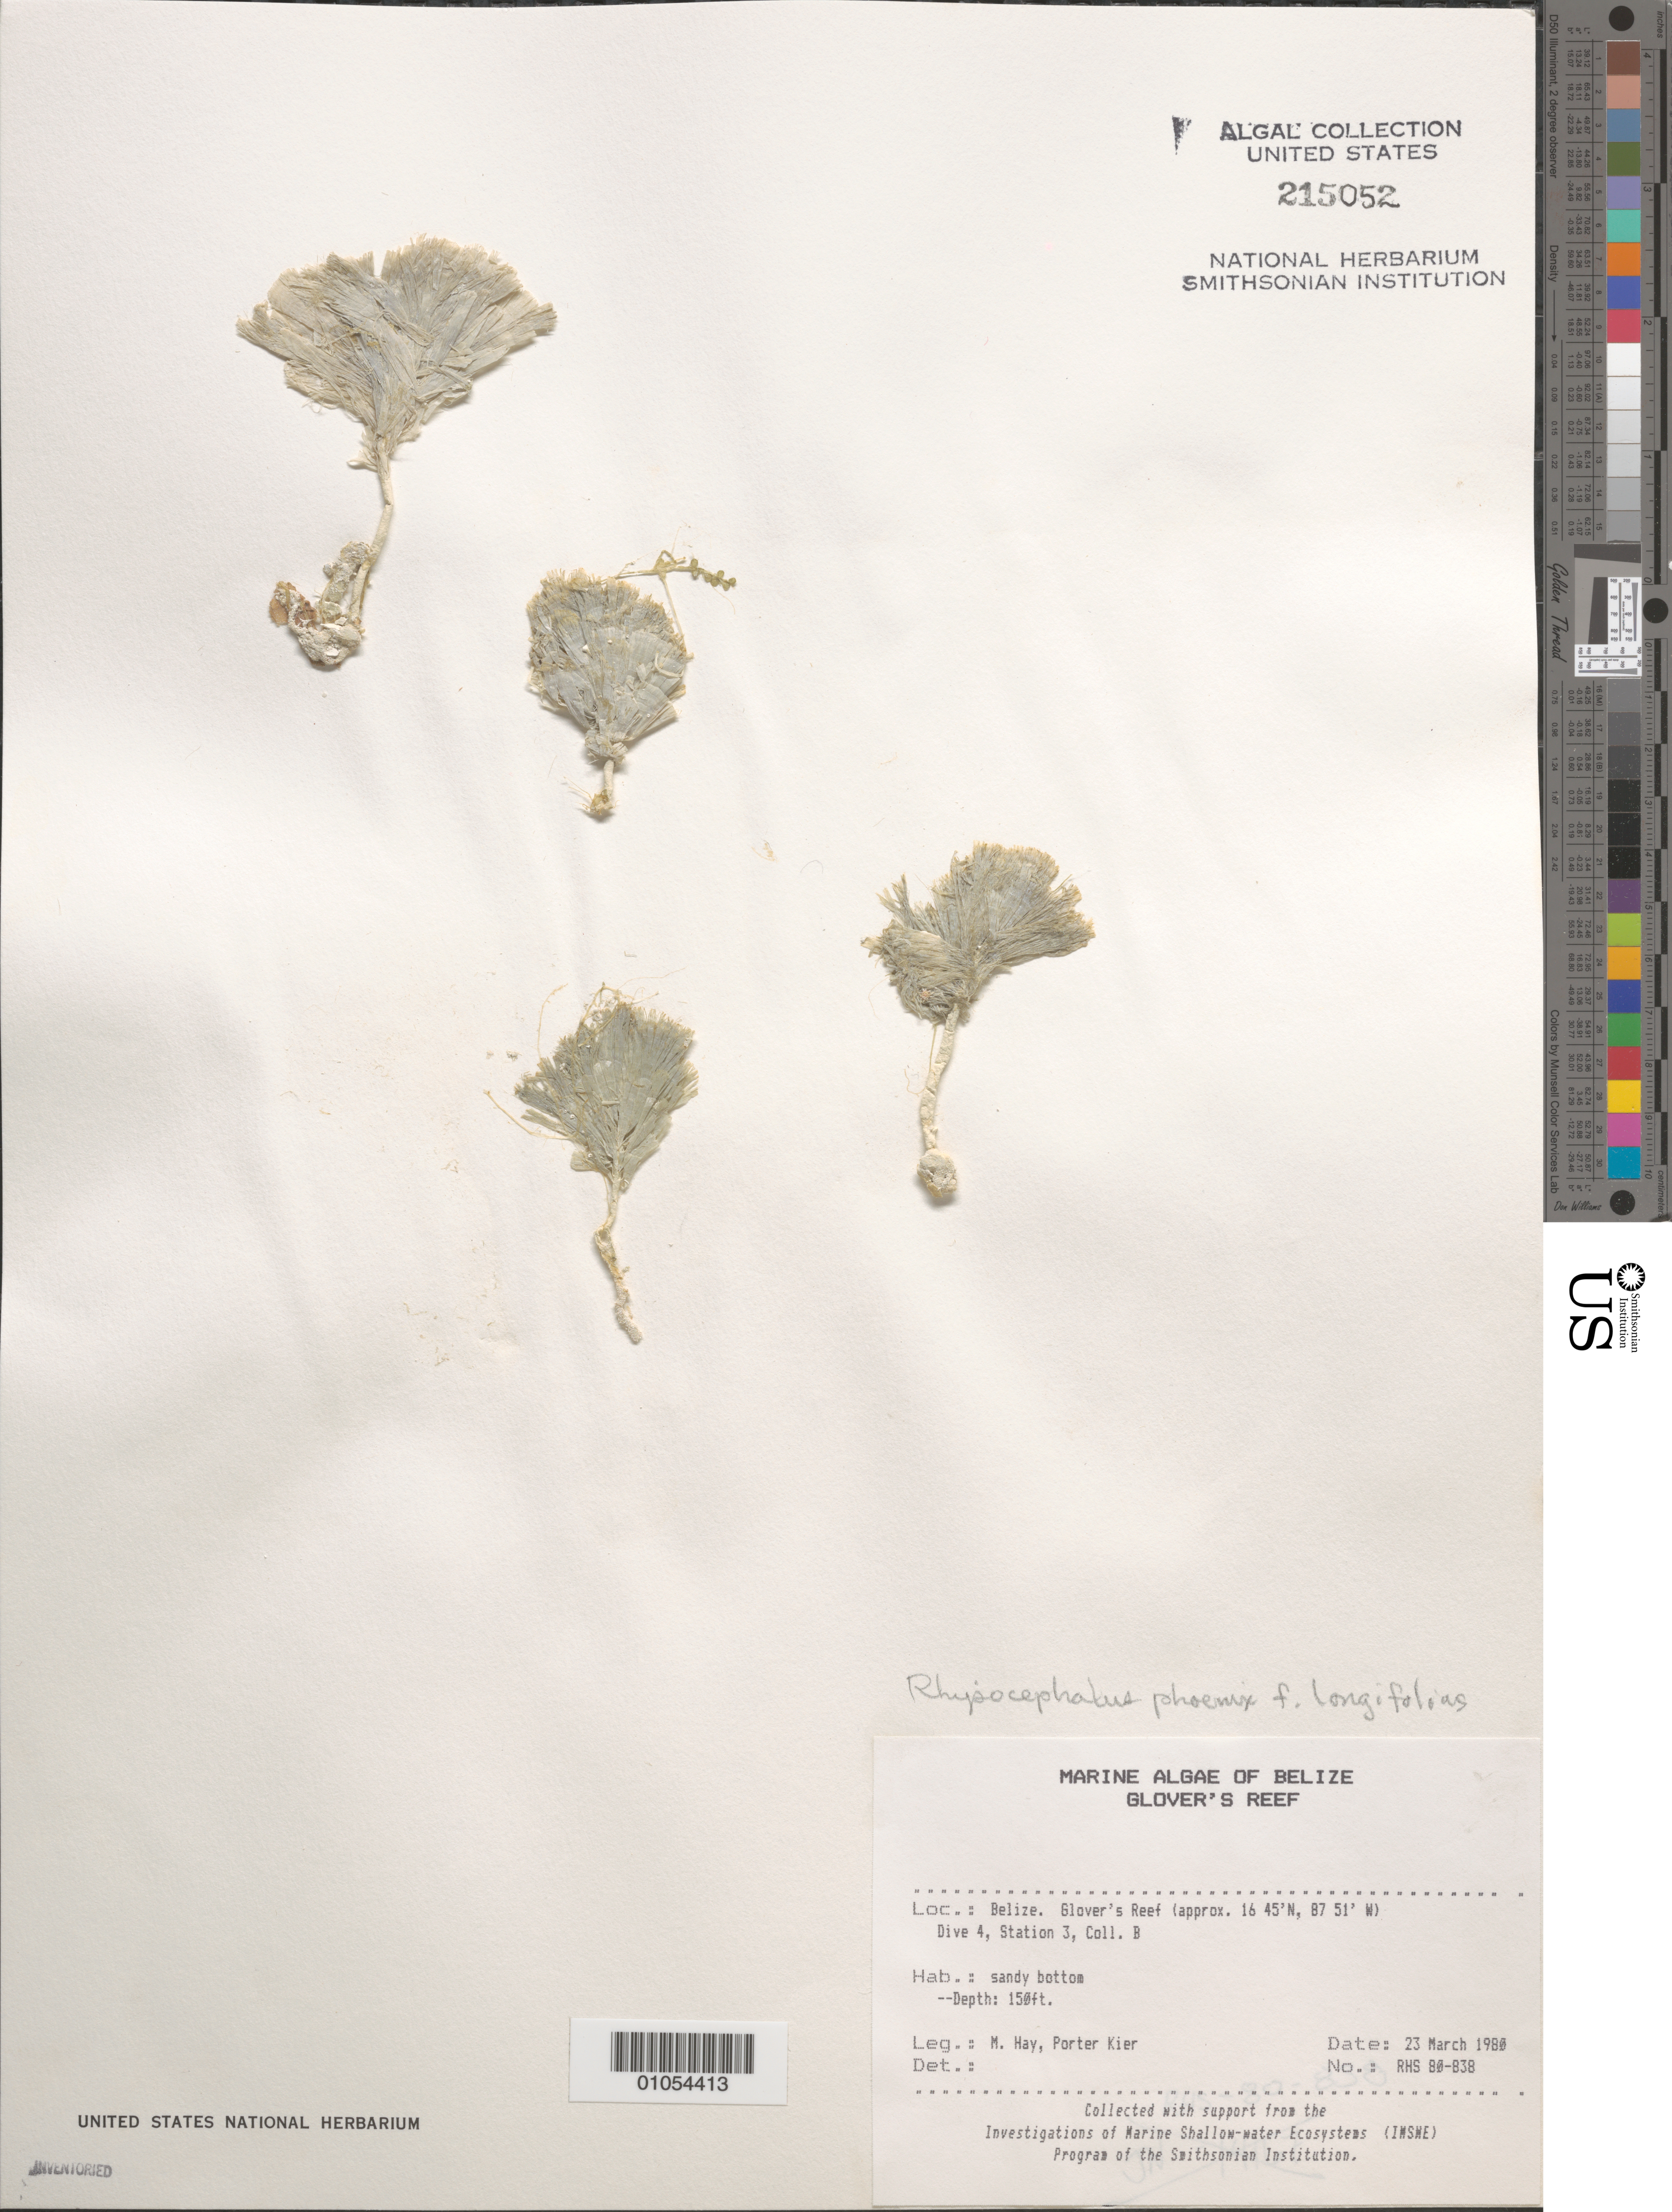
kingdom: Plantae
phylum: Chlorophyta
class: Ulvophyceae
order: Bryopsidales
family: Udoteaceae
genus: Rhipocephalus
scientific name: Rhipocephalus phoenix f. longifolius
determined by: Norris, James N.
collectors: M. E. Hay & P. Kier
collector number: RHS 80-838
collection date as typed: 23 Mar 1980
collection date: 1980-03-23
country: Belize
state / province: Stann Creek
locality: Glover's Reef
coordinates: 16 45'N, 87 51'W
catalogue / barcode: US 215052